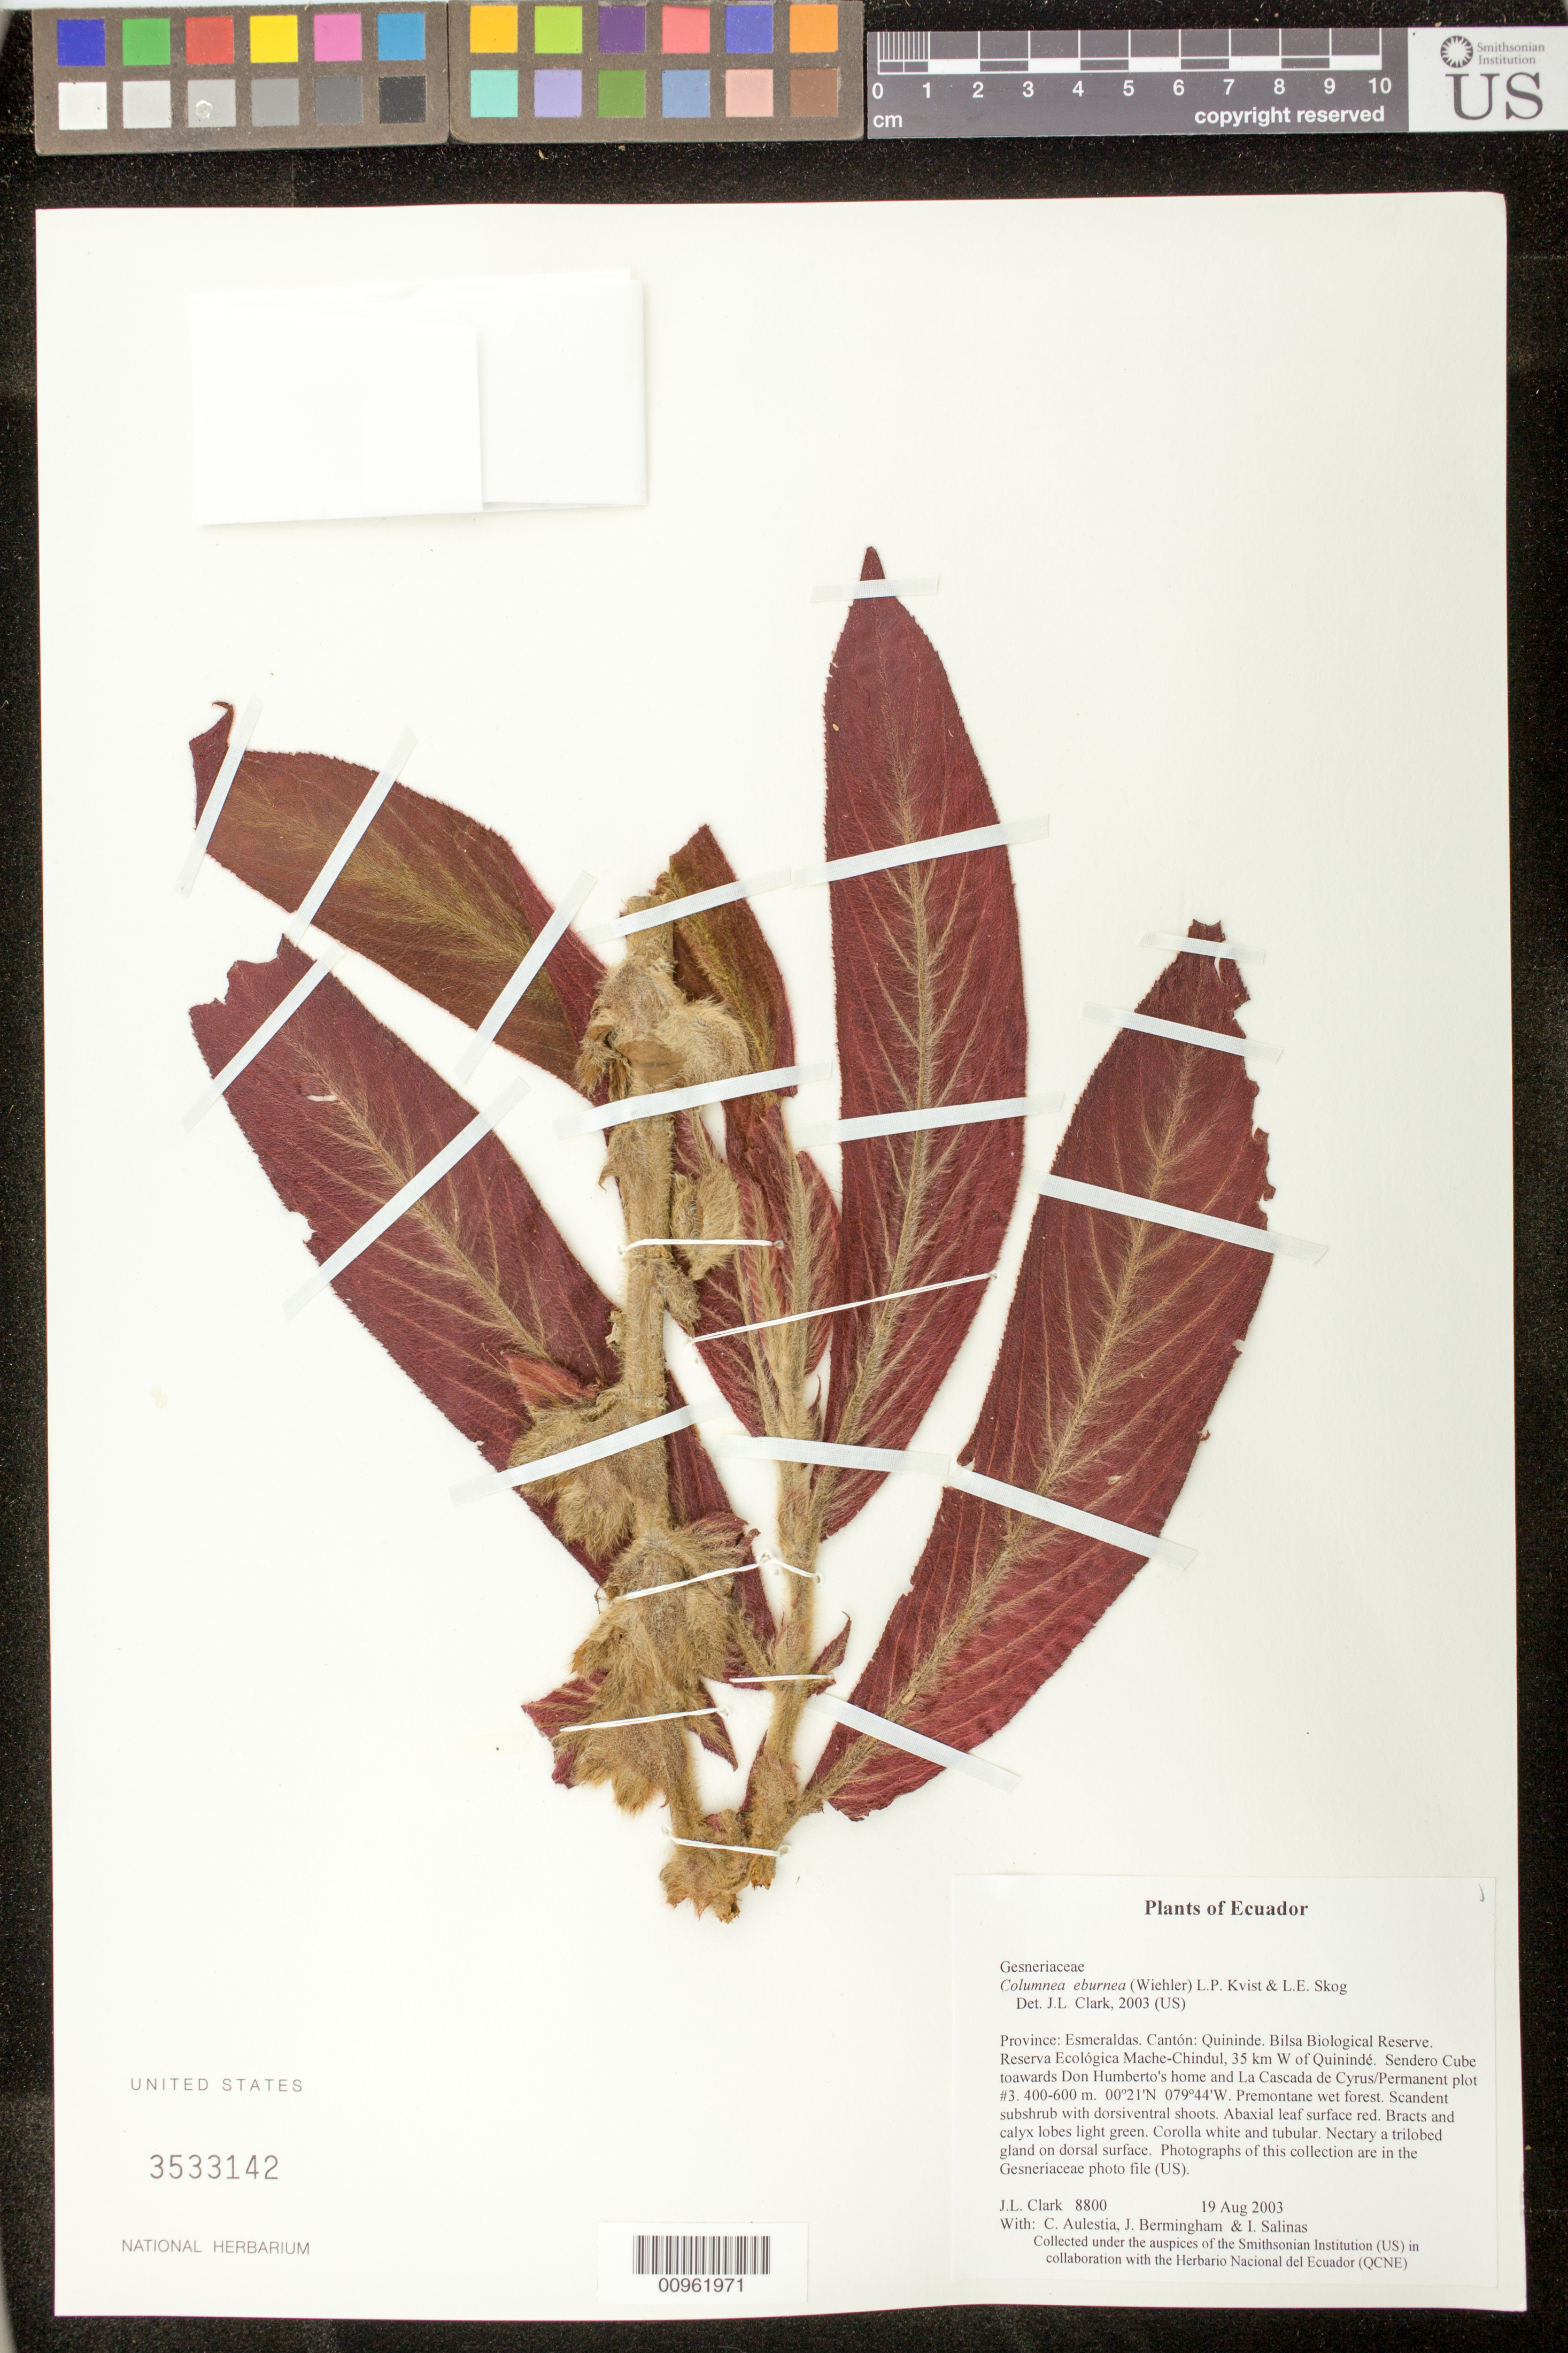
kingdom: Plantae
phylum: Tracheophyta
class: Magnoliopsida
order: Lamiales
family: Gesneriaceae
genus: Columnea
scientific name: Columnea eburnea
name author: (Wiehler) L.P. Kvist & L.E. Skog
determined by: Clark, J. L., (SEL), The Marie Selby Botanical Garden (UNITED STATES)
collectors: J. L. Clark, C. Aulestia, J. Bermingham & I. Salinas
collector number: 8800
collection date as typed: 19 Aug 2003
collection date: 2003-08-19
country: Ecuador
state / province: Esmeraldas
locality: Quininde. Bilsa Biological Reserve. Reserva Ecológica Mache-Chindul, 35 km W of Quinindé. Sendero Cube toawards Don Humberto's home and La Cascada de Cyrus/Permanent plot #3.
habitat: Premontane wet forest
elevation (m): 400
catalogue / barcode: US 3533142